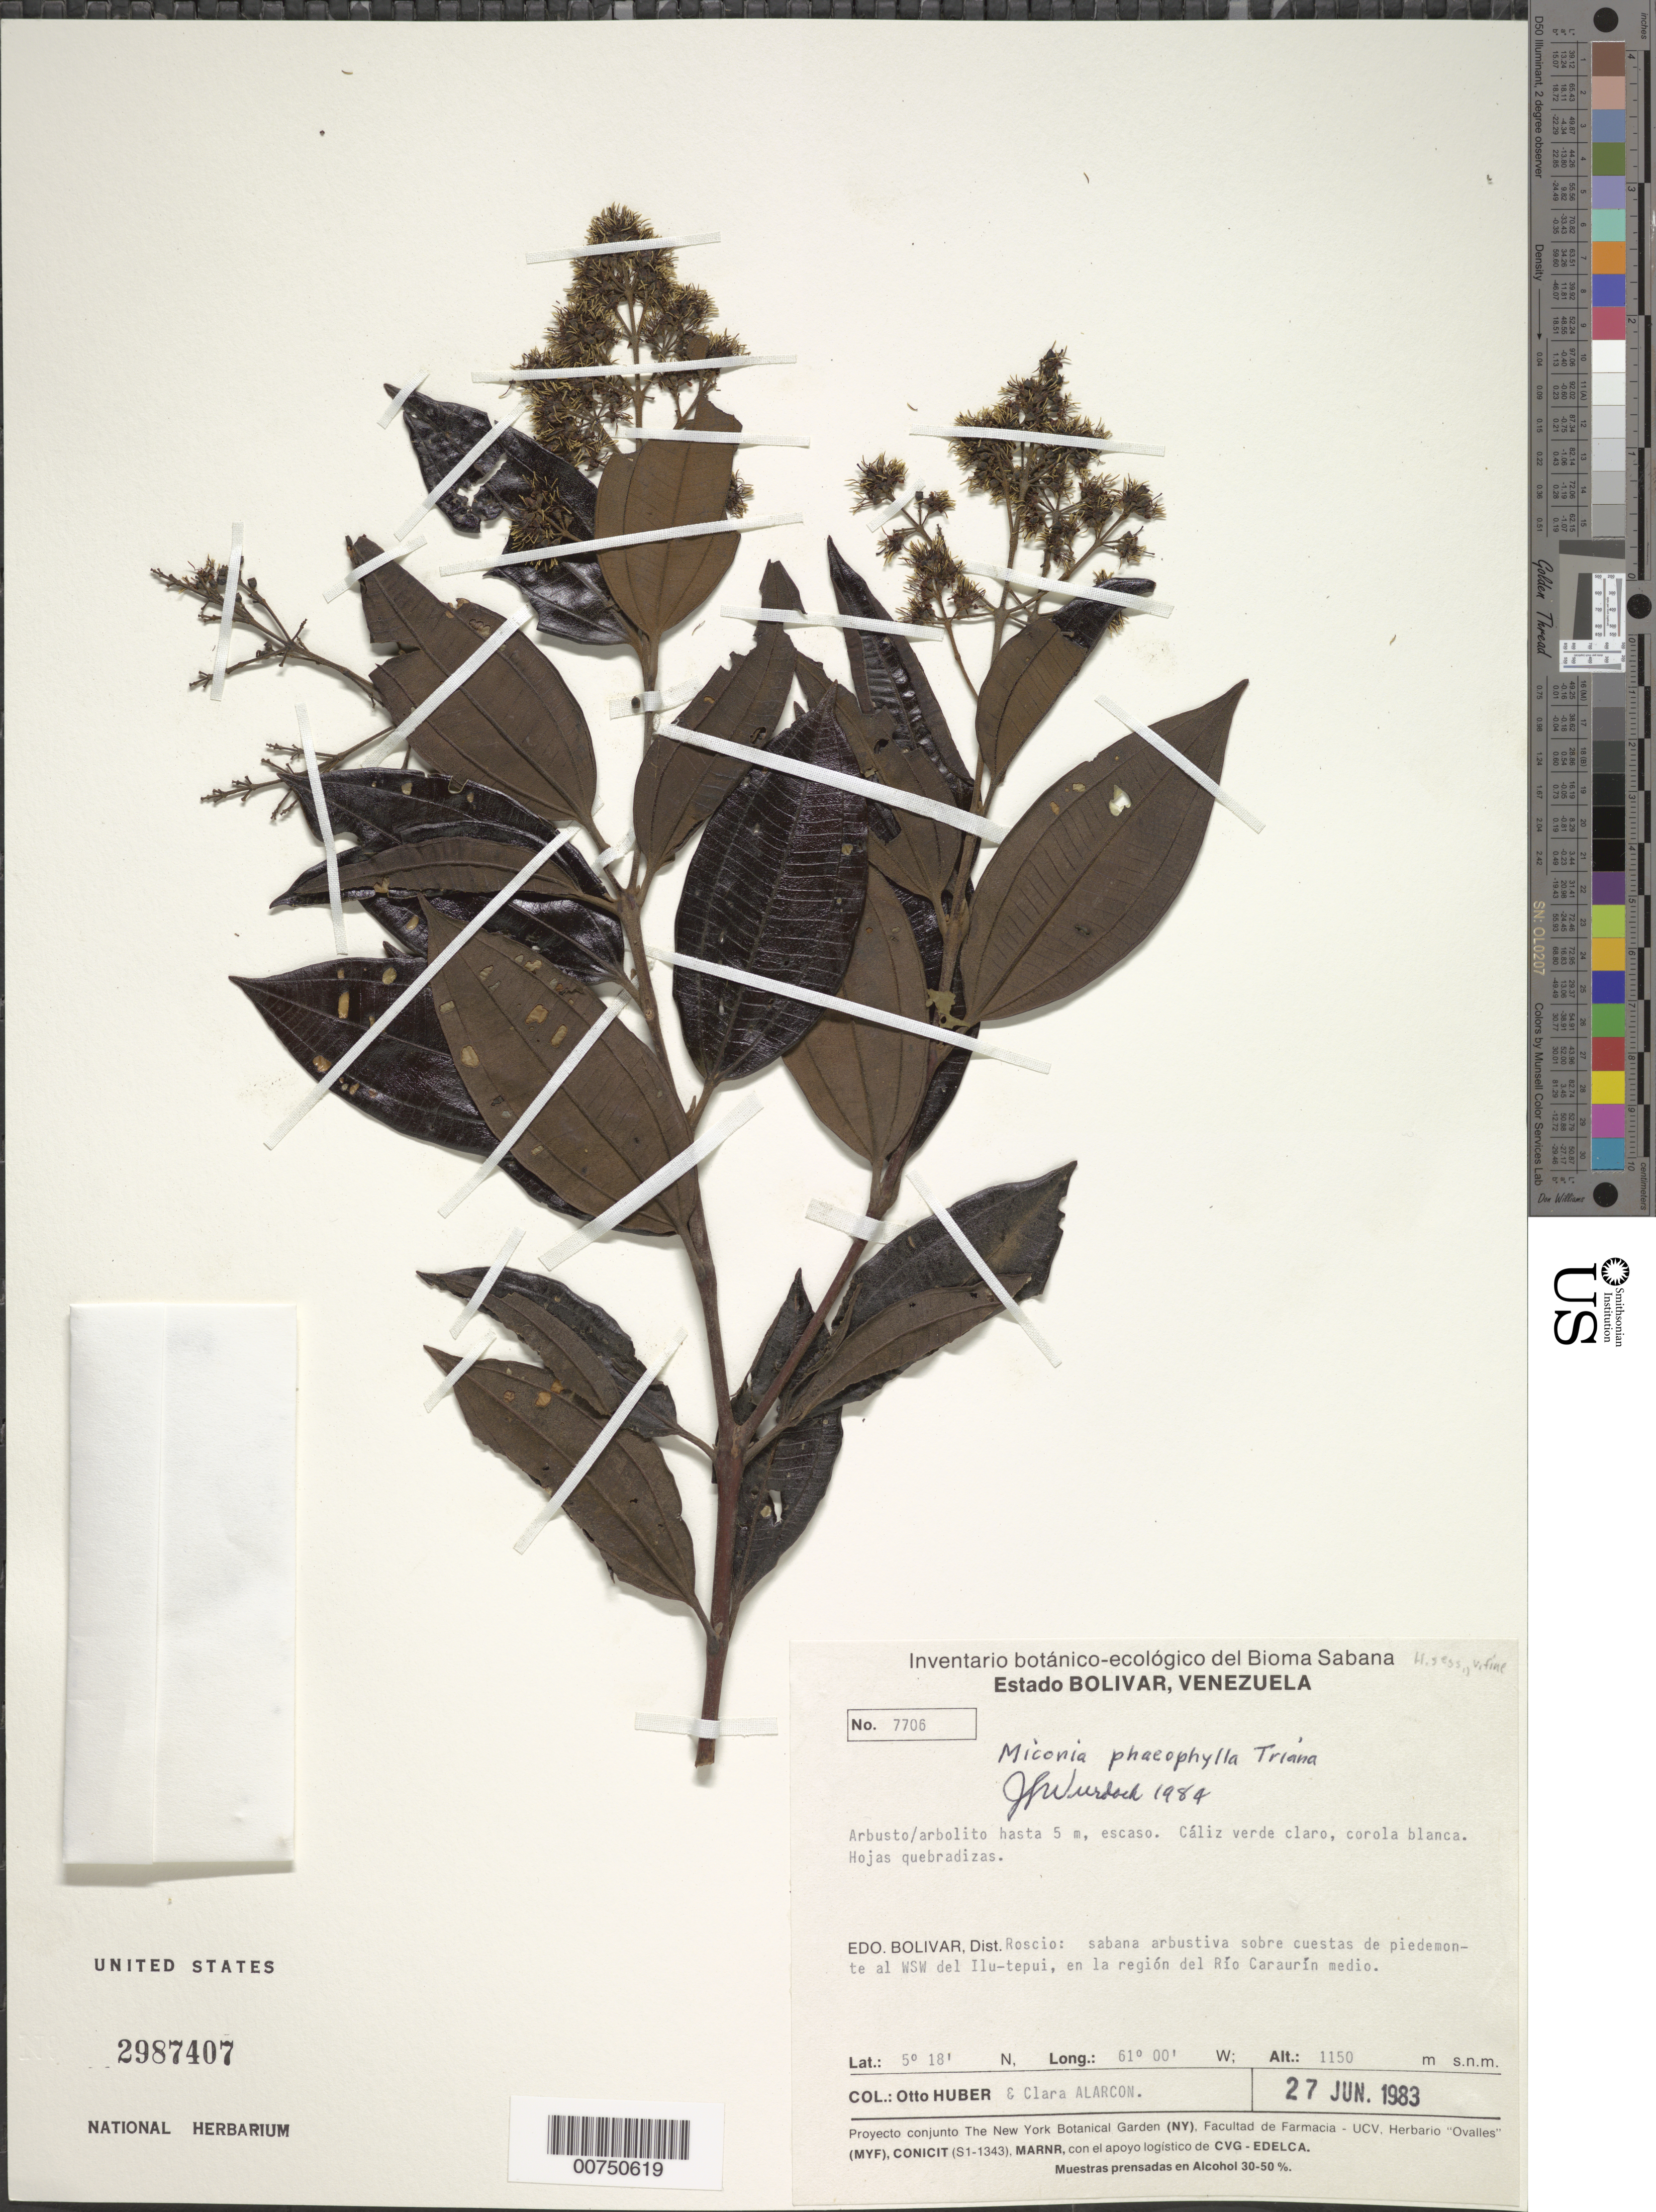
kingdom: Plantae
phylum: Tracheophyta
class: Magnoliopsida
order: Myrtales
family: Melastomataceae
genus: Miconia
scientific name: Miconia phaeophylla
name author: Triana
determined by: Wurdack, John J., (US), US (UNITED STATES)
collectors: O. Huber & C. Alarcon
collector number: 7706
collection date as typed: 27-Jun-83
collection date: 1983-06-27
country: Venezuela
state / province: Bolívar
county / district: Roscio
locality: Ilu-tepuí, WSW of, en la region del Río Caraurin medio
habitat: Sabana arbustiva sobre uestas de piedemonte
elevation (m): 1150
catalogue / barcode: US 2987407